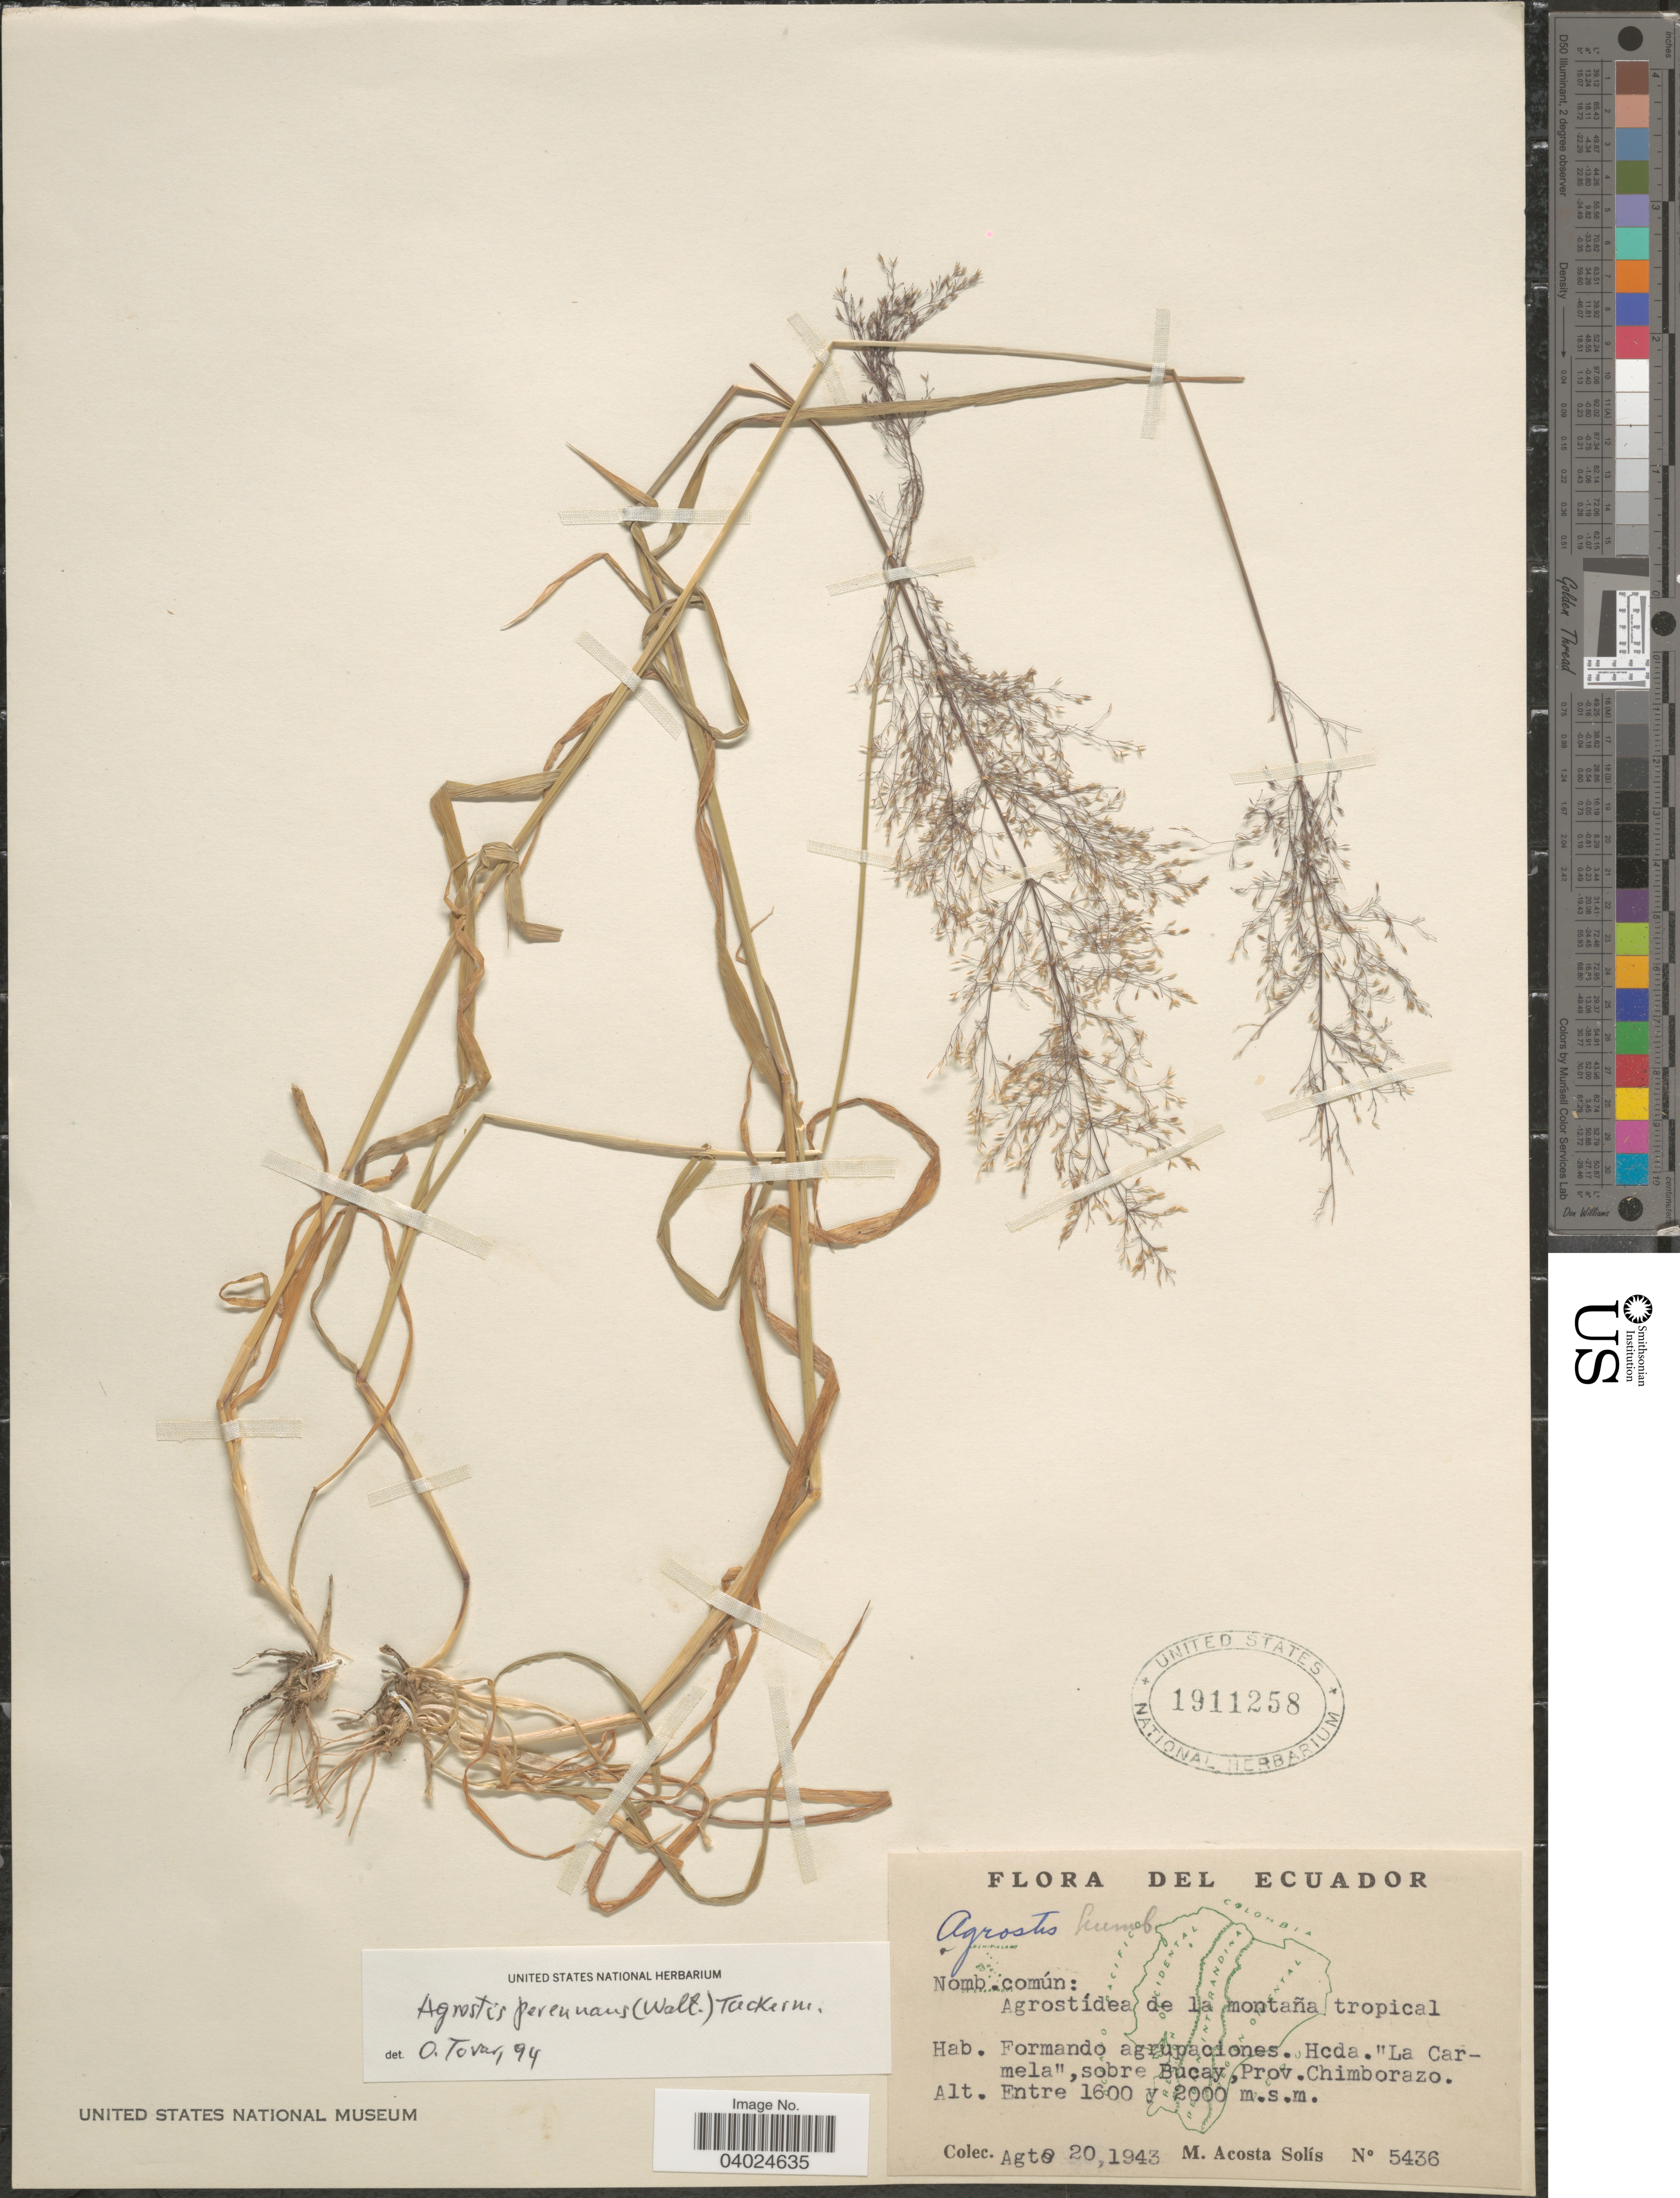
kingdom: Plantae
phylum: Tracheophyta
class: Liliopsida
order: Poales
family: Poaceae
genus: Agrostis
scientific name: Agrostis perennans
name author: (Walter) Tuck.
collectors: M. Acosta Solis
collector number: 5436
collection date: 1943-08-20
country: Ecuador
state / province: Chimborazo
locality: Hcda. "La Carmela", sobre Bucay.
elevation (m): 1600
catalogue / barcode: US 1911258